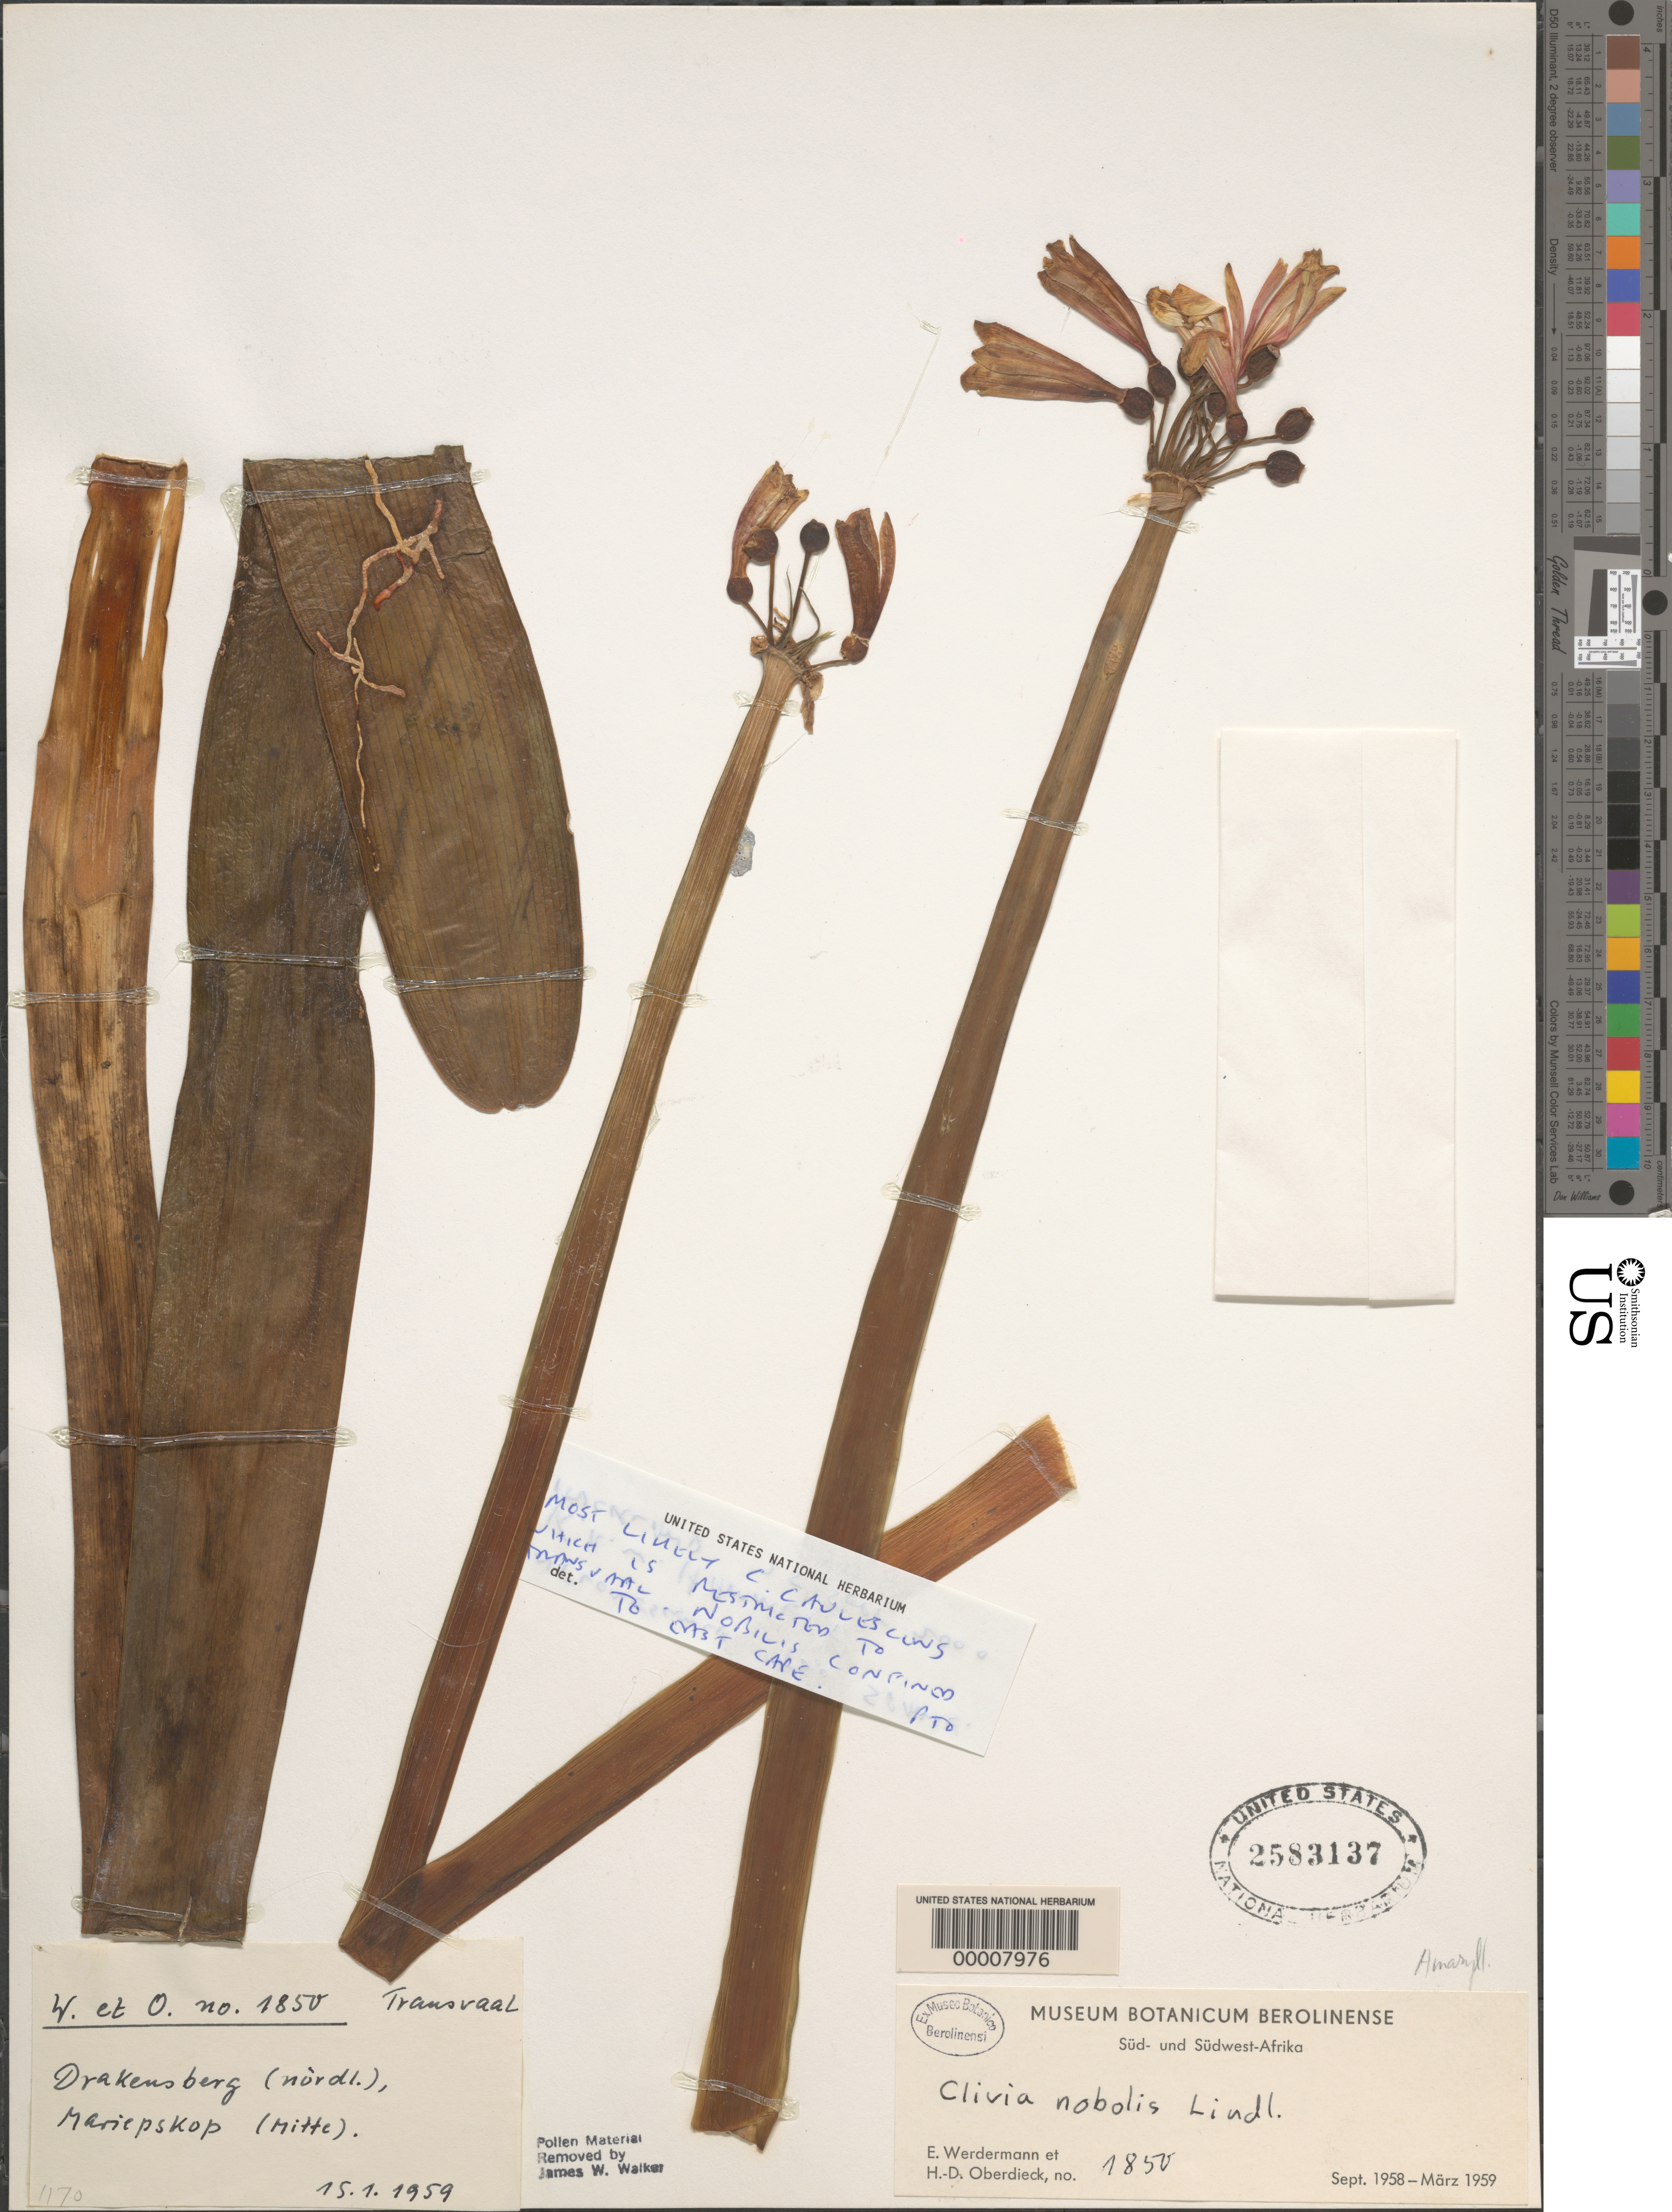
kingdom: Plantae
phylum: Tracheophyta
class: Liliopsida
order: Asparagales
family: Amaryllidaceae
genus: Clivia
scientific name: Clivia nobilis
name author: Lindl.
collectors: E. Werdermann & H. Oberdieck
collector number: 1850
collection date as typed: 15 Jan 1959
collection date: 1959-01-15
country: South Africa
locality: Drakensberg, mariepskop. Transvaal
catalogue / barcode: US 2583137